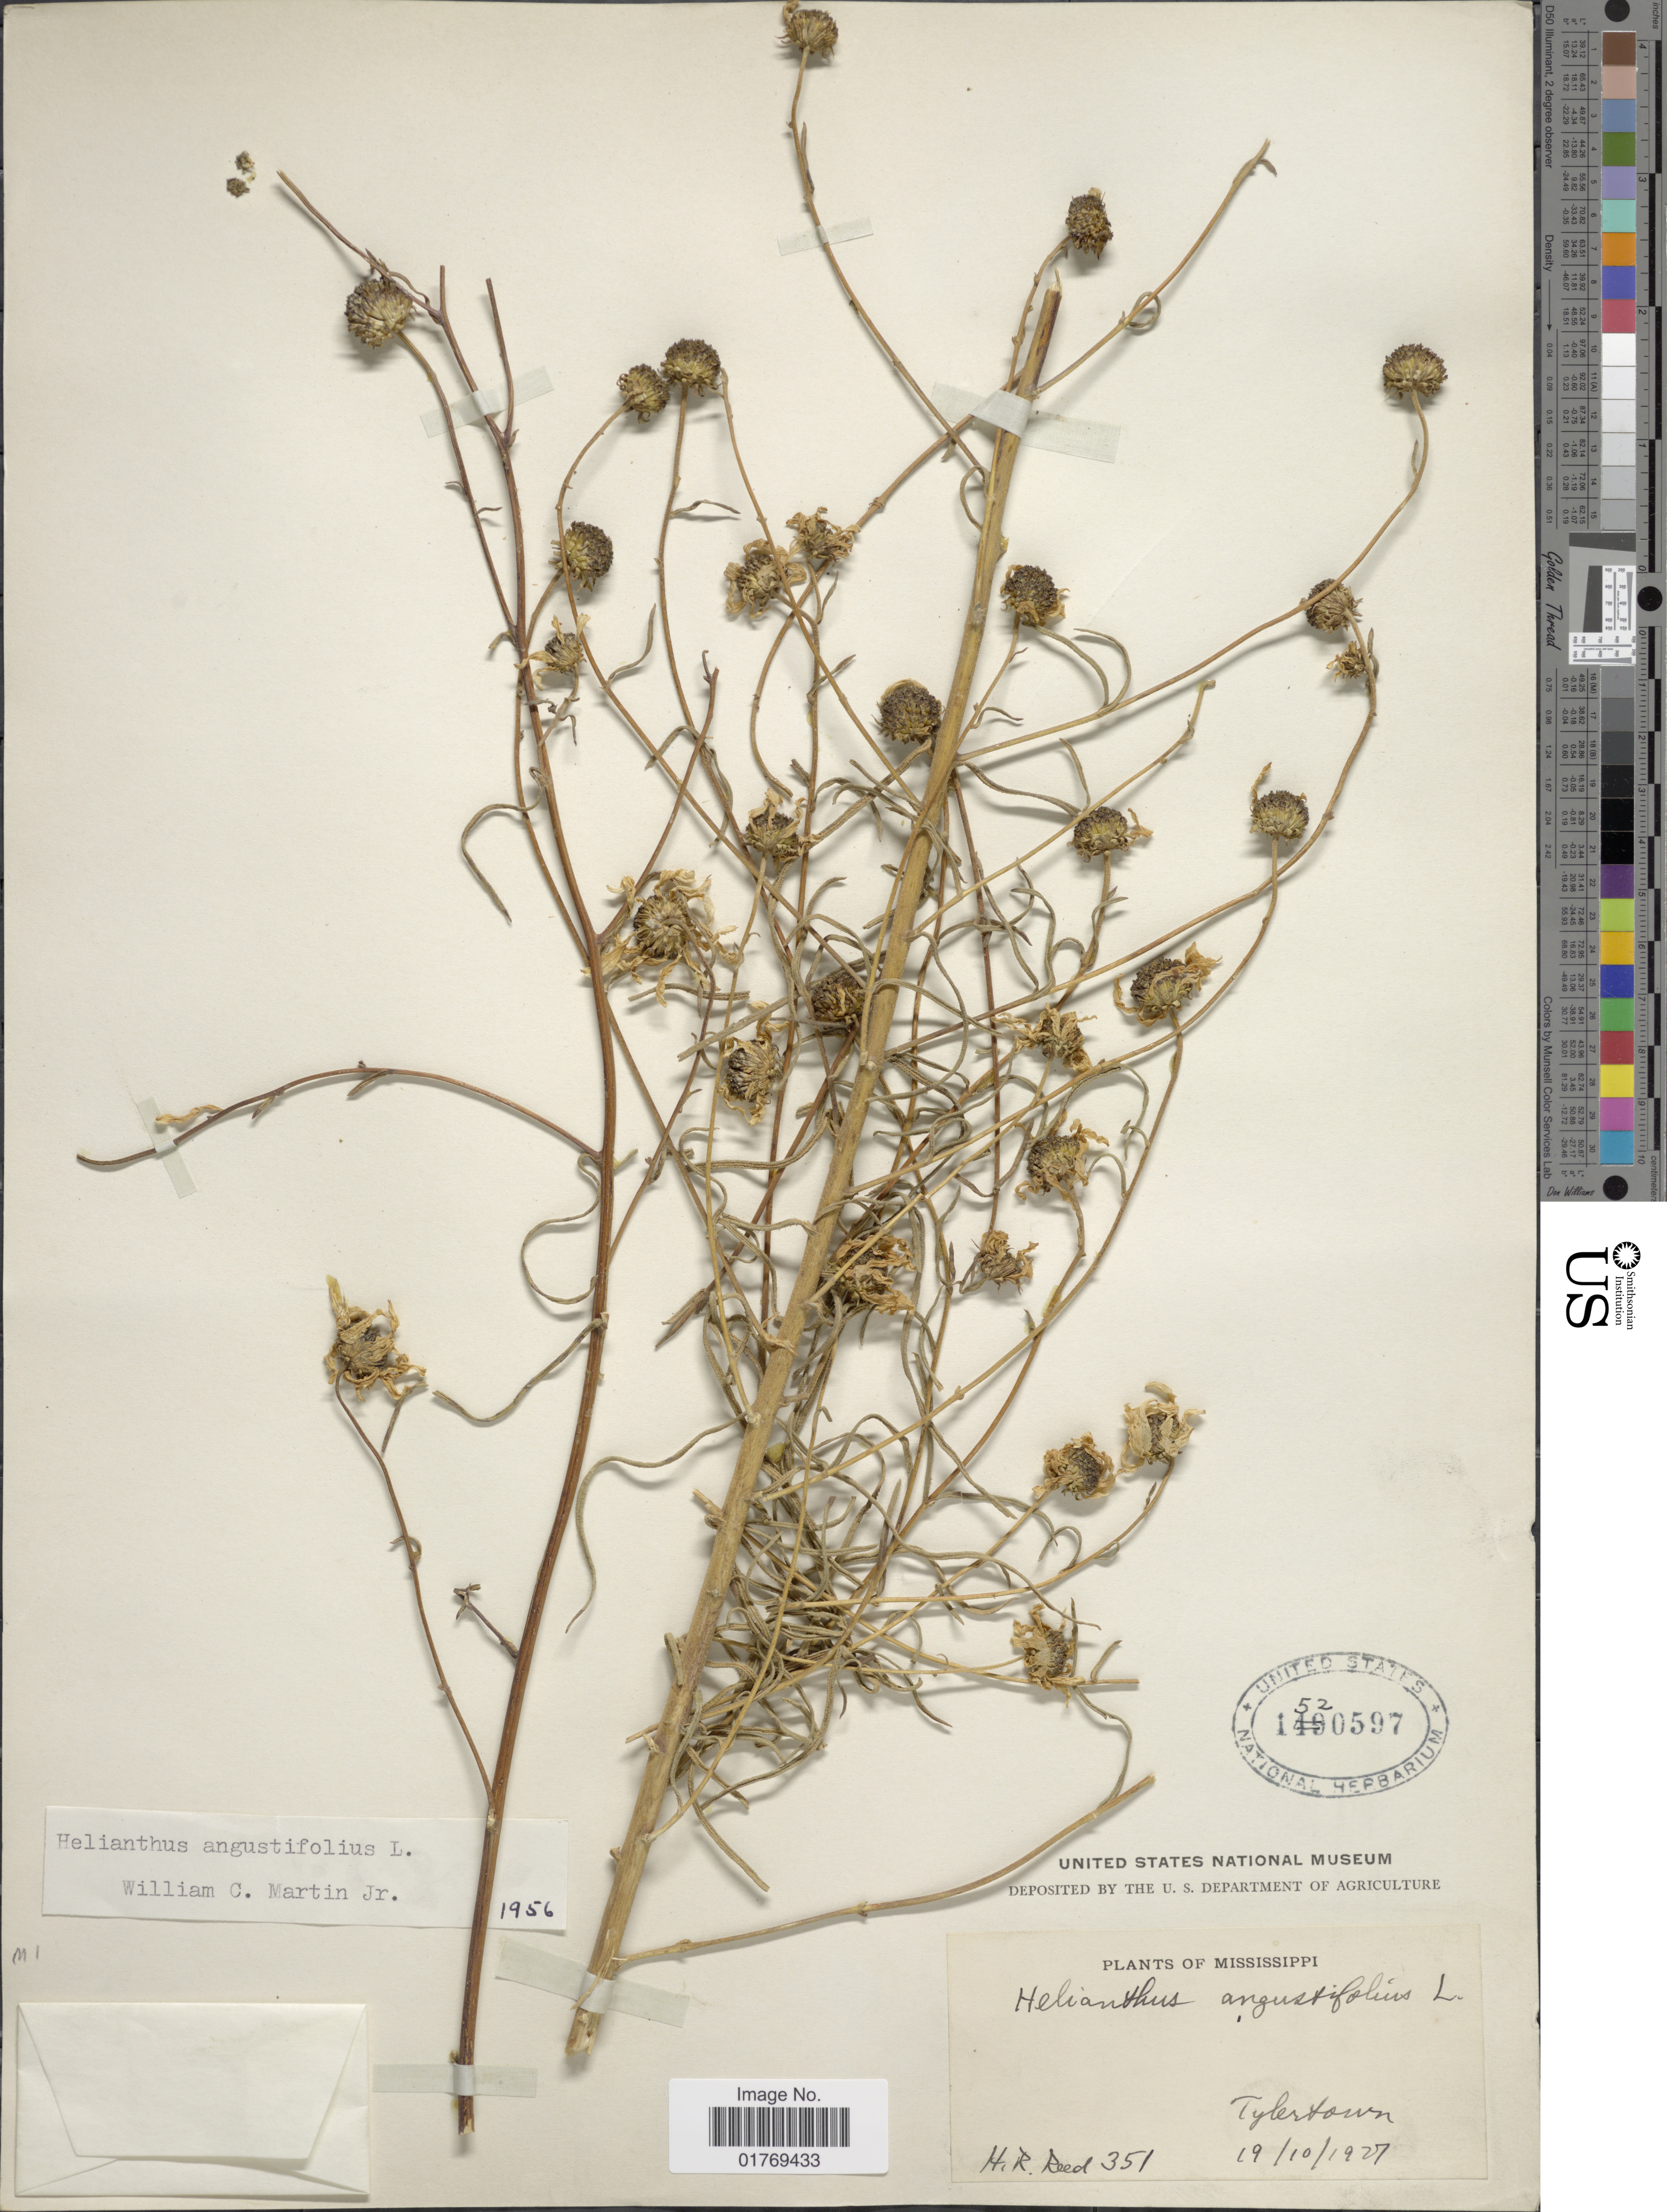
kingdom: Plantae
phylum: Tracheophyta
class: Magnoliopsida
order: Asterales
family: Asteraceae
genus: Helianthus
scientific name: Helianthus angustifolius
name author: L.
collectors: H. Reed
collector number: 351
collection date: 1927-10-19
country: United States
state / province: Mississippi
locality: Tylertown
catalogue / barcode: US 1520597